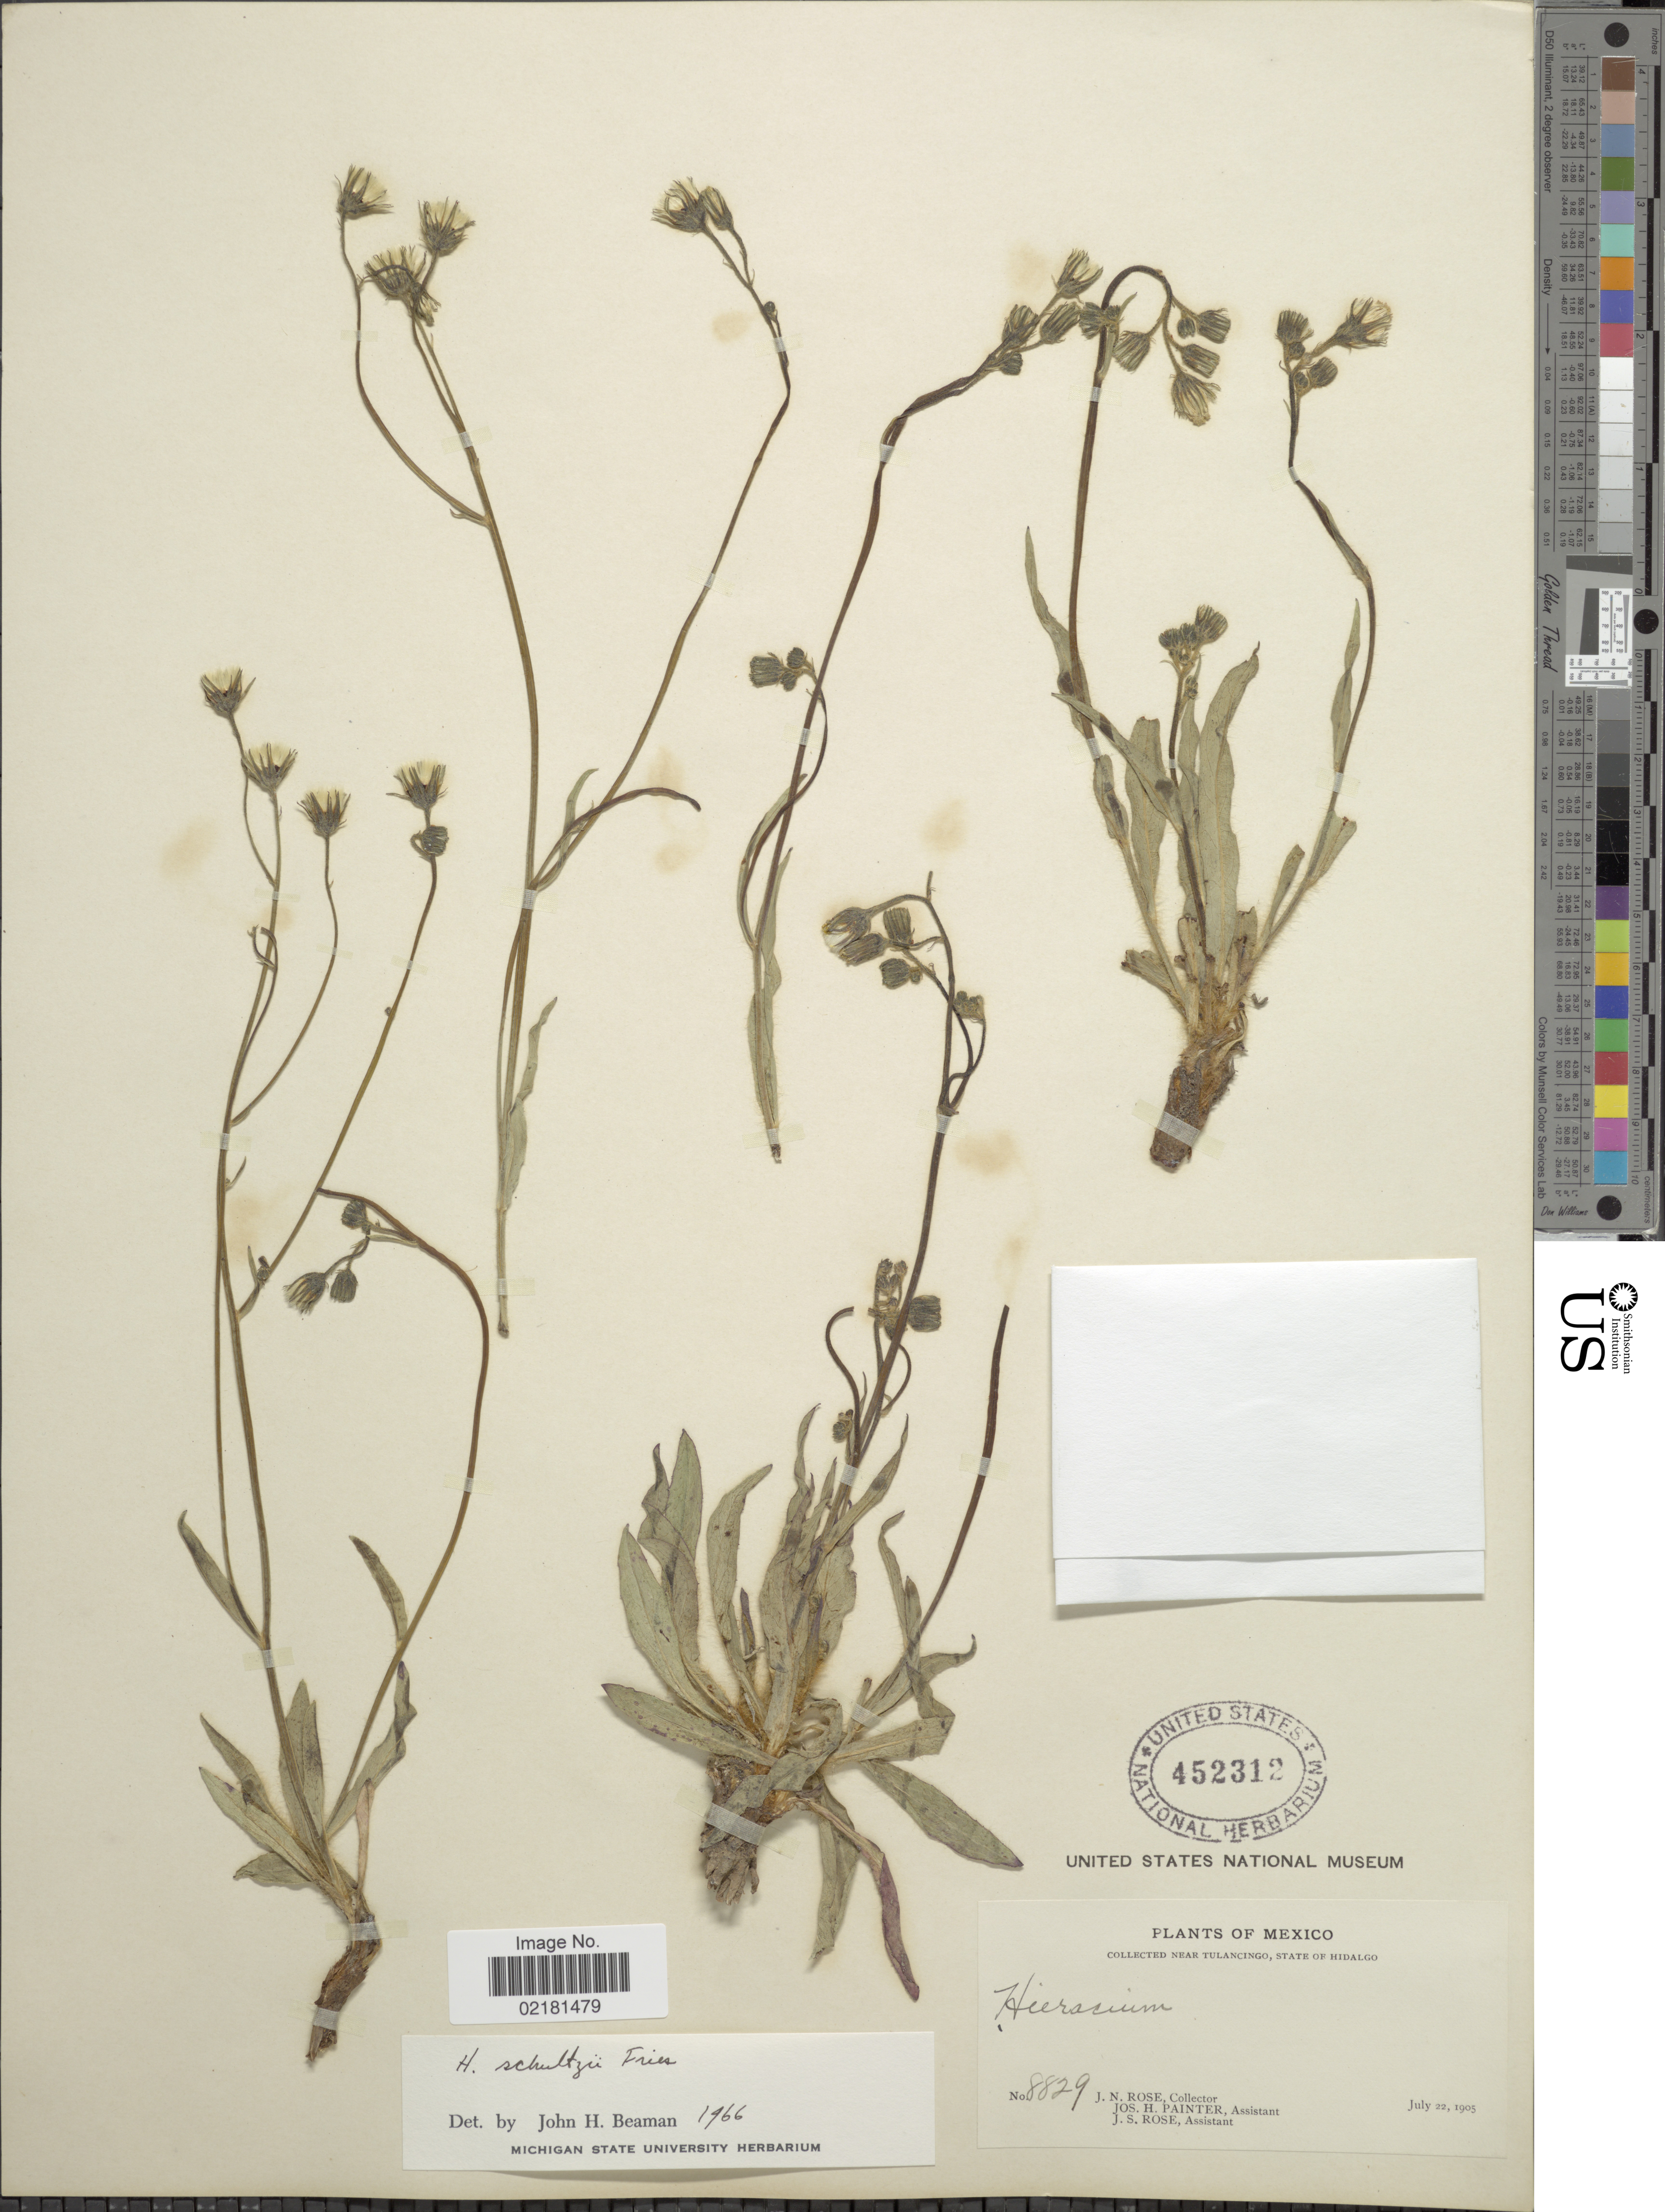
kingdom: Plantae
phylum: Tracheophyta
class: Magnoliopsida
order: Asterales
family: Asteraceae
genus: Hieracium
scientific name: Hieracium schultzii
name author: Fr.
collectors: J. N. Rose, J. H. Painter & J. S. Rose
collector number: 8829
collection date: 1905-07-22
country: Mexico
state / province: Hidalgo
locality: Near Tulancingo.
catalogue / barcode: US 452312